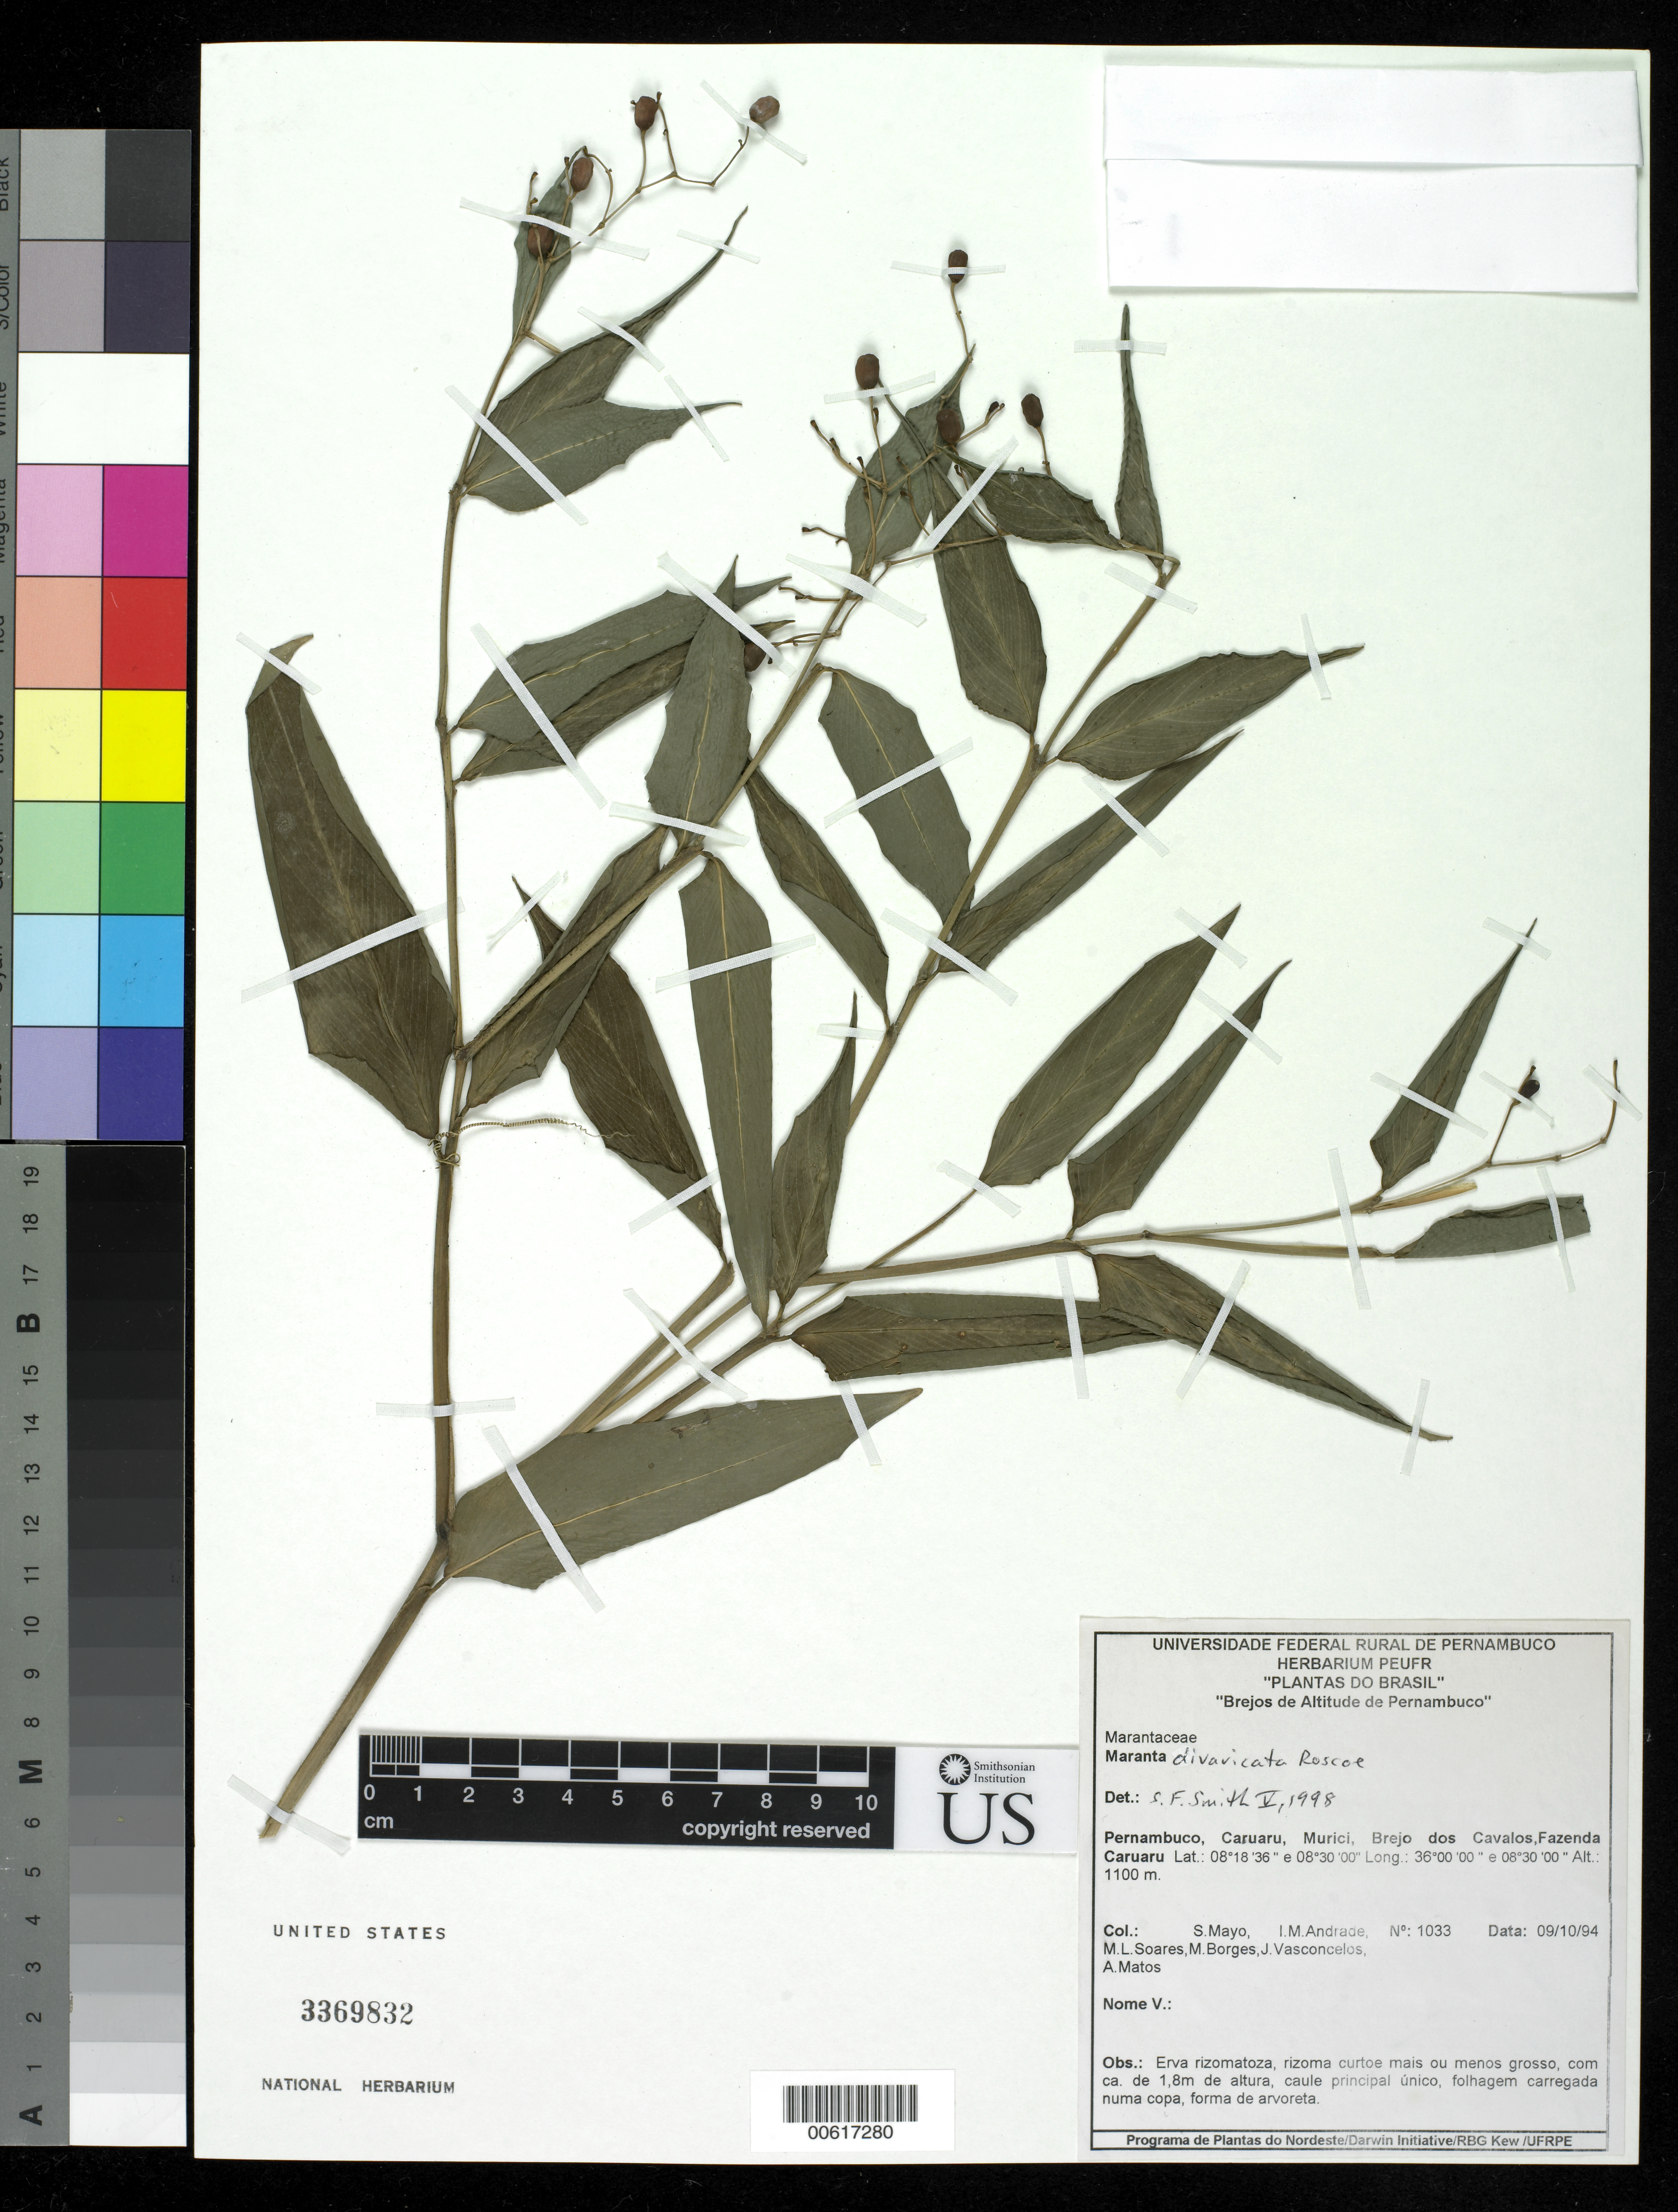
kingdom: Plantae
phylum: Tracheophyta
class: Liliopsida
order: Zingiberales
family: Marantaceae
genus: Maranta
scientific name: Maranta divaricata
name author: Roscoe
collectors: S. Mayo, I. M. Andrade, M. L. Soares, M. Borges, J. Vasconcelos & A. Matos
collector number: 1033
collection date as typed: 09 Oct 1994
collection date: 1994-10-09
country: Brazil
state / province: Pernambuco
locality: Caruaru, marici, brejo dos cavalos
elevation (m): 1100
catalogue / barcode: US 3369832